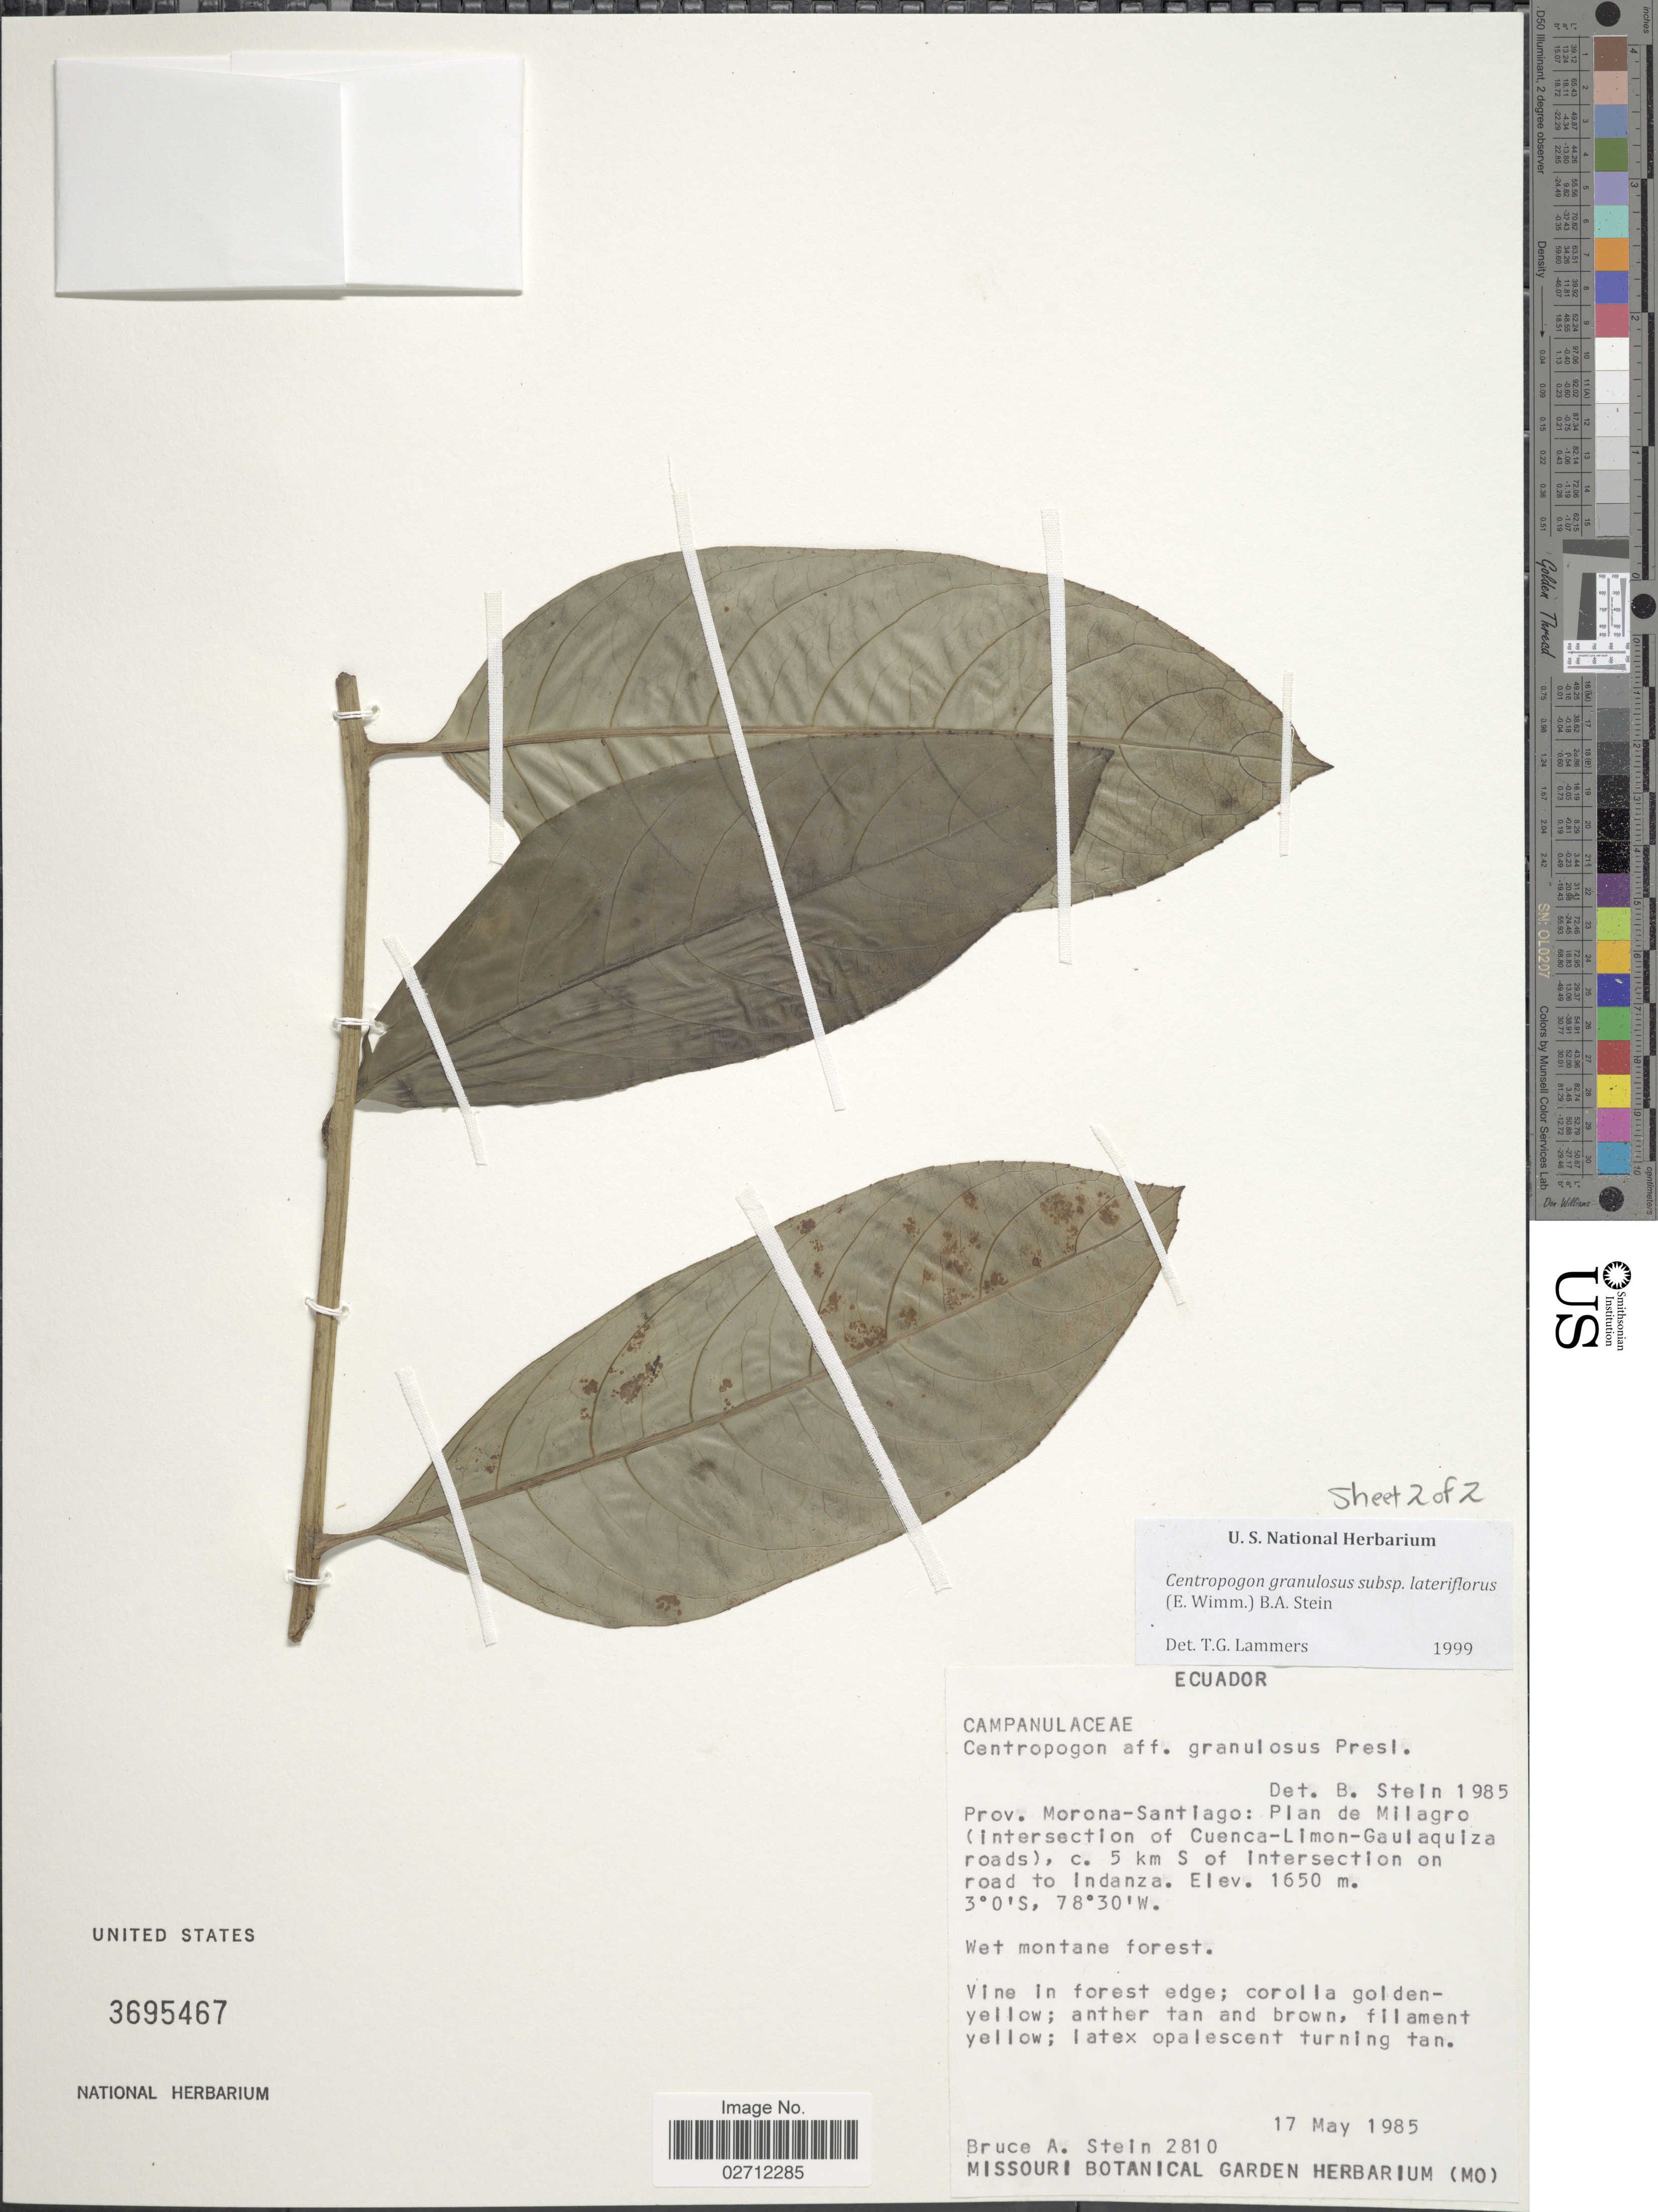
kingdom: Plantae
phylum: Tracheophyta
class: Magnoliopsida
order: Asterales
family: Campanulaceae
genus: Centropogon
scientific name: Centropogon granulosus subsp. lateriflorus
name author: (E. Wimm.) B.A. Stein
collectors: B. A. Stein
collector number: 2810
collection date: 1985-05-17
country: Ecuador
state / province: Morona-Santiago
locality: Plan de Milagro (intersection of Cuenca-Limon-Gualaquiza roads), c. 5 km S of intersection on road to Indanza, in forest edge.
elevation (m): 1650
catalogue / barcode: US 3695467